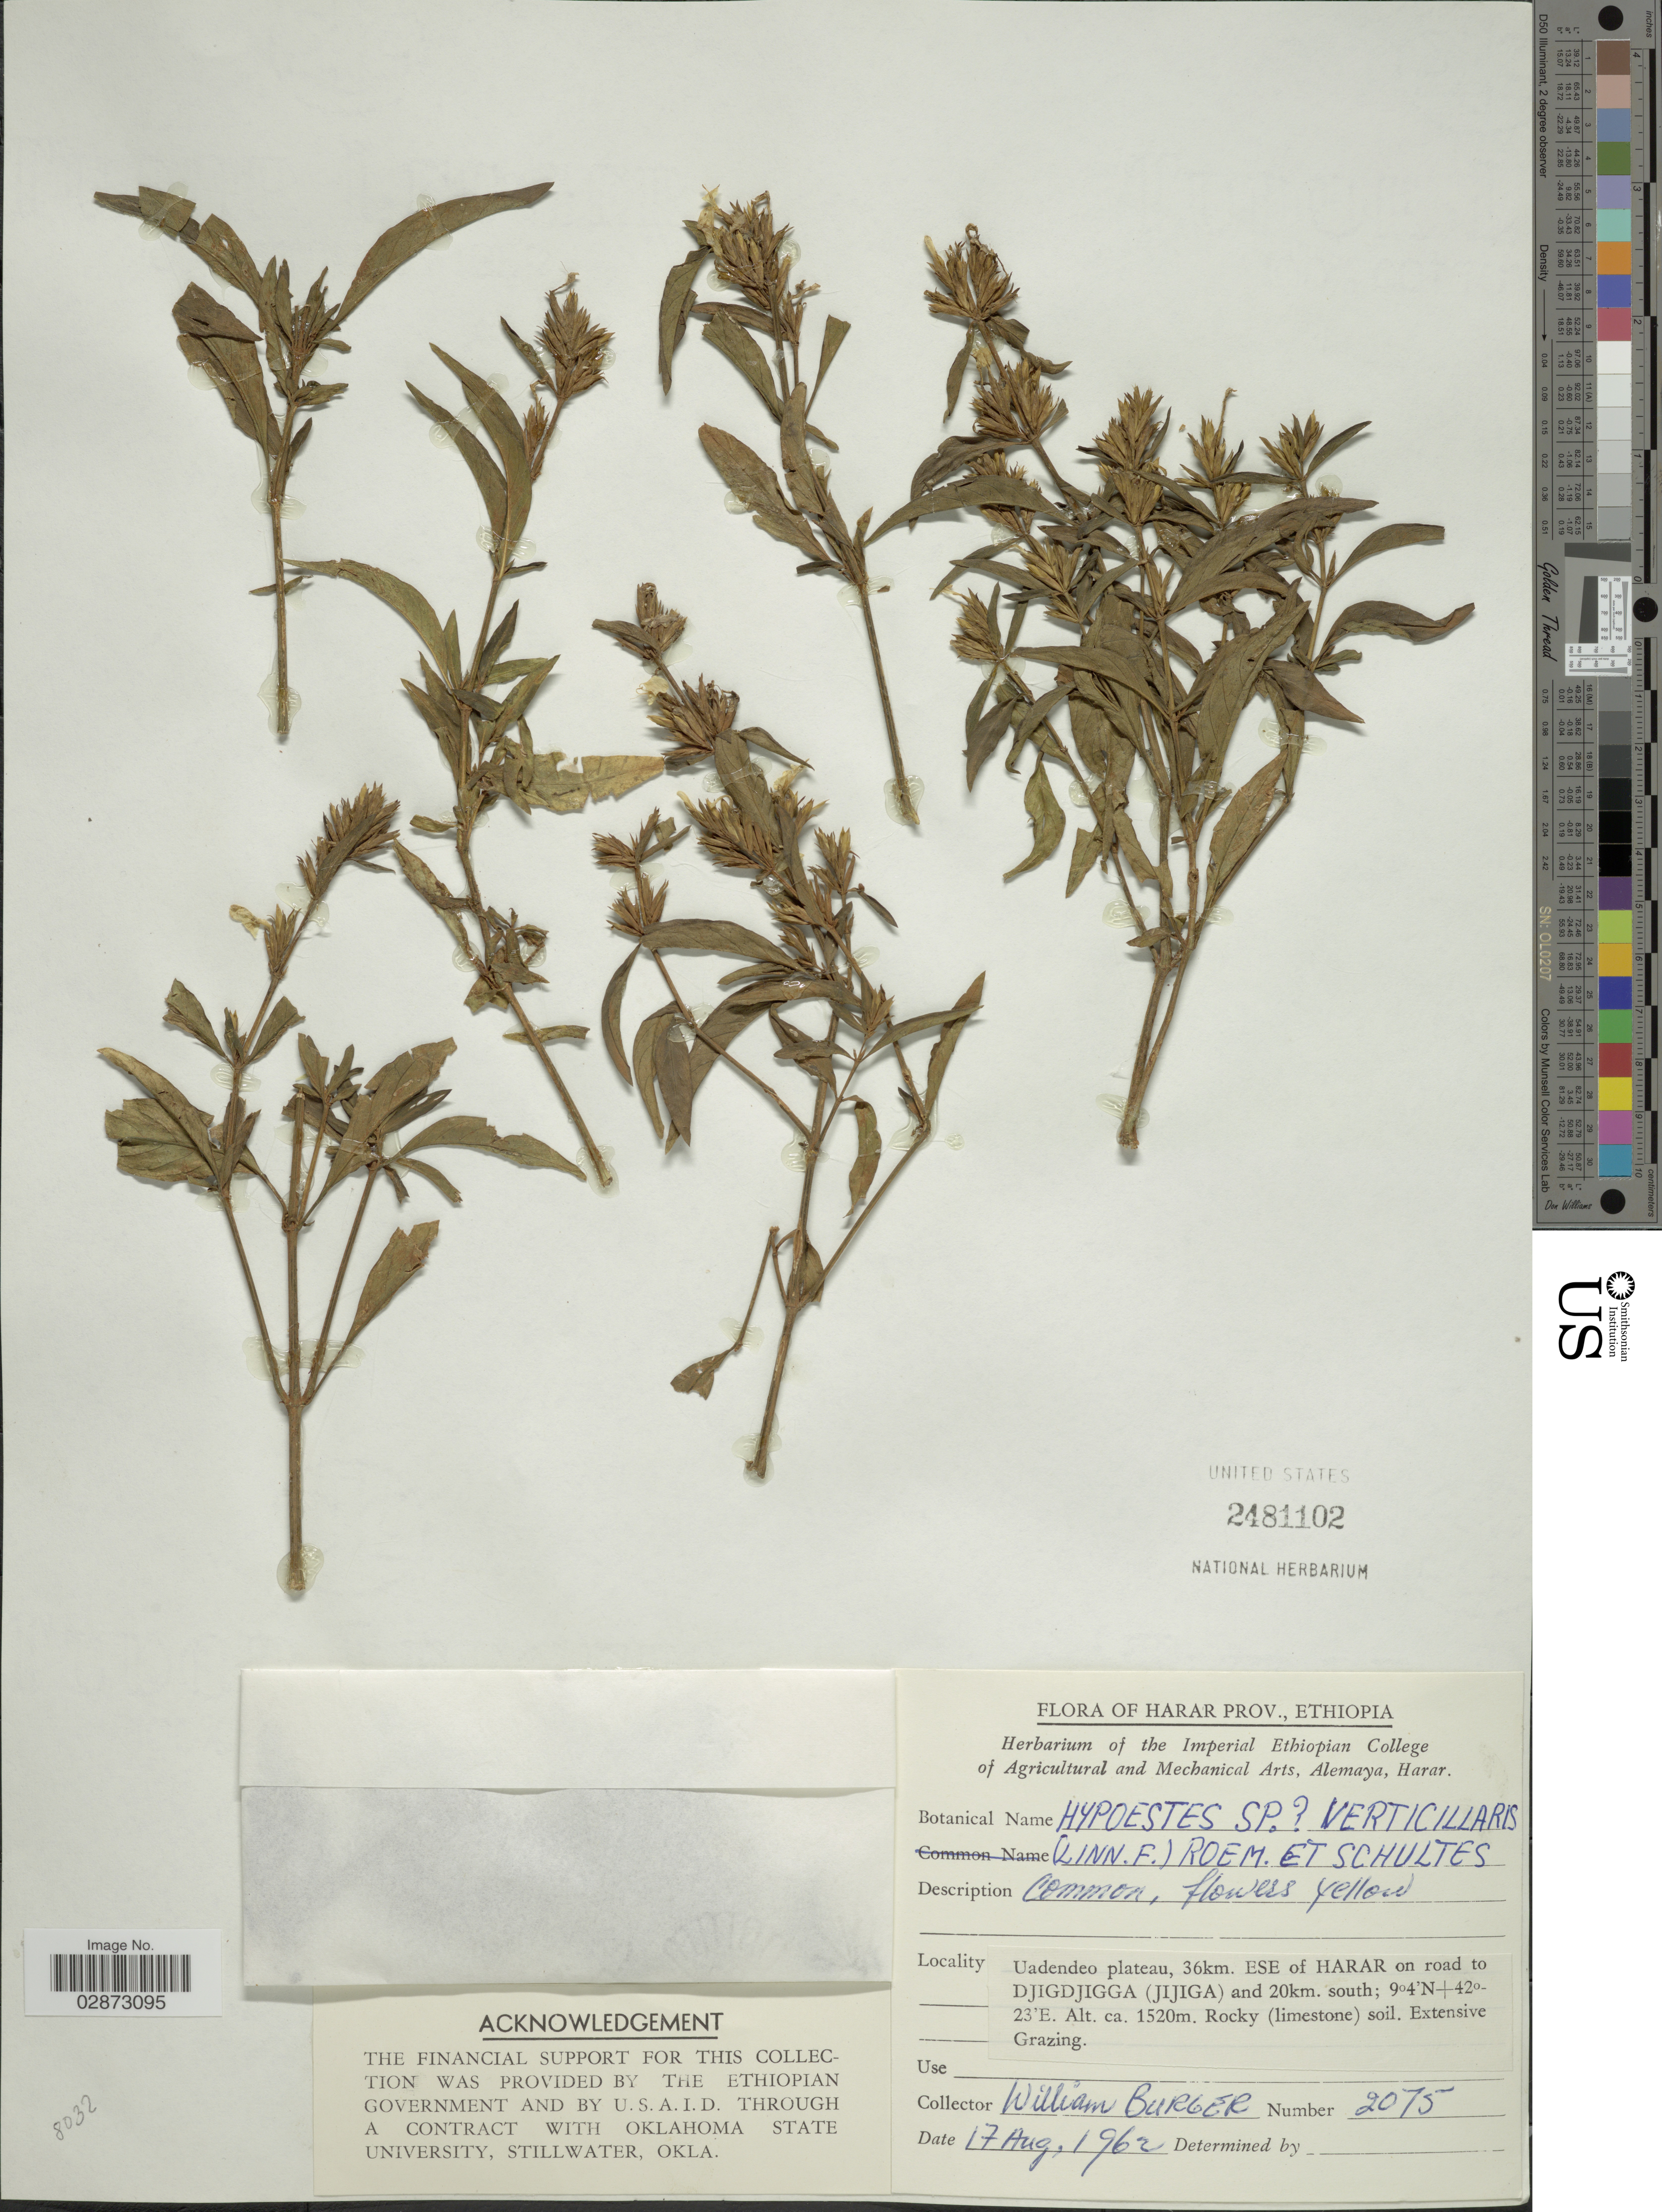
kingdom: Plantae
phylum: Tracheophyta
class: Magnoliopsida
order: Lamiales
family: Acanthaceae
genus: Hypoestes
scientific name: Hypoestes verticillaris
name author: (L. f.) Sol.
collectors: W. Burger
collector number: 2075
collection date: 1962-08-17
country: Ethiopia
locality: Harar prov. Uadendeo plateau, 36 km. ESE of Harar on road to Djidjigga (Jijiga) and 20km. south.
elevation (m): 1520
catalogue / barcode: US 2481102